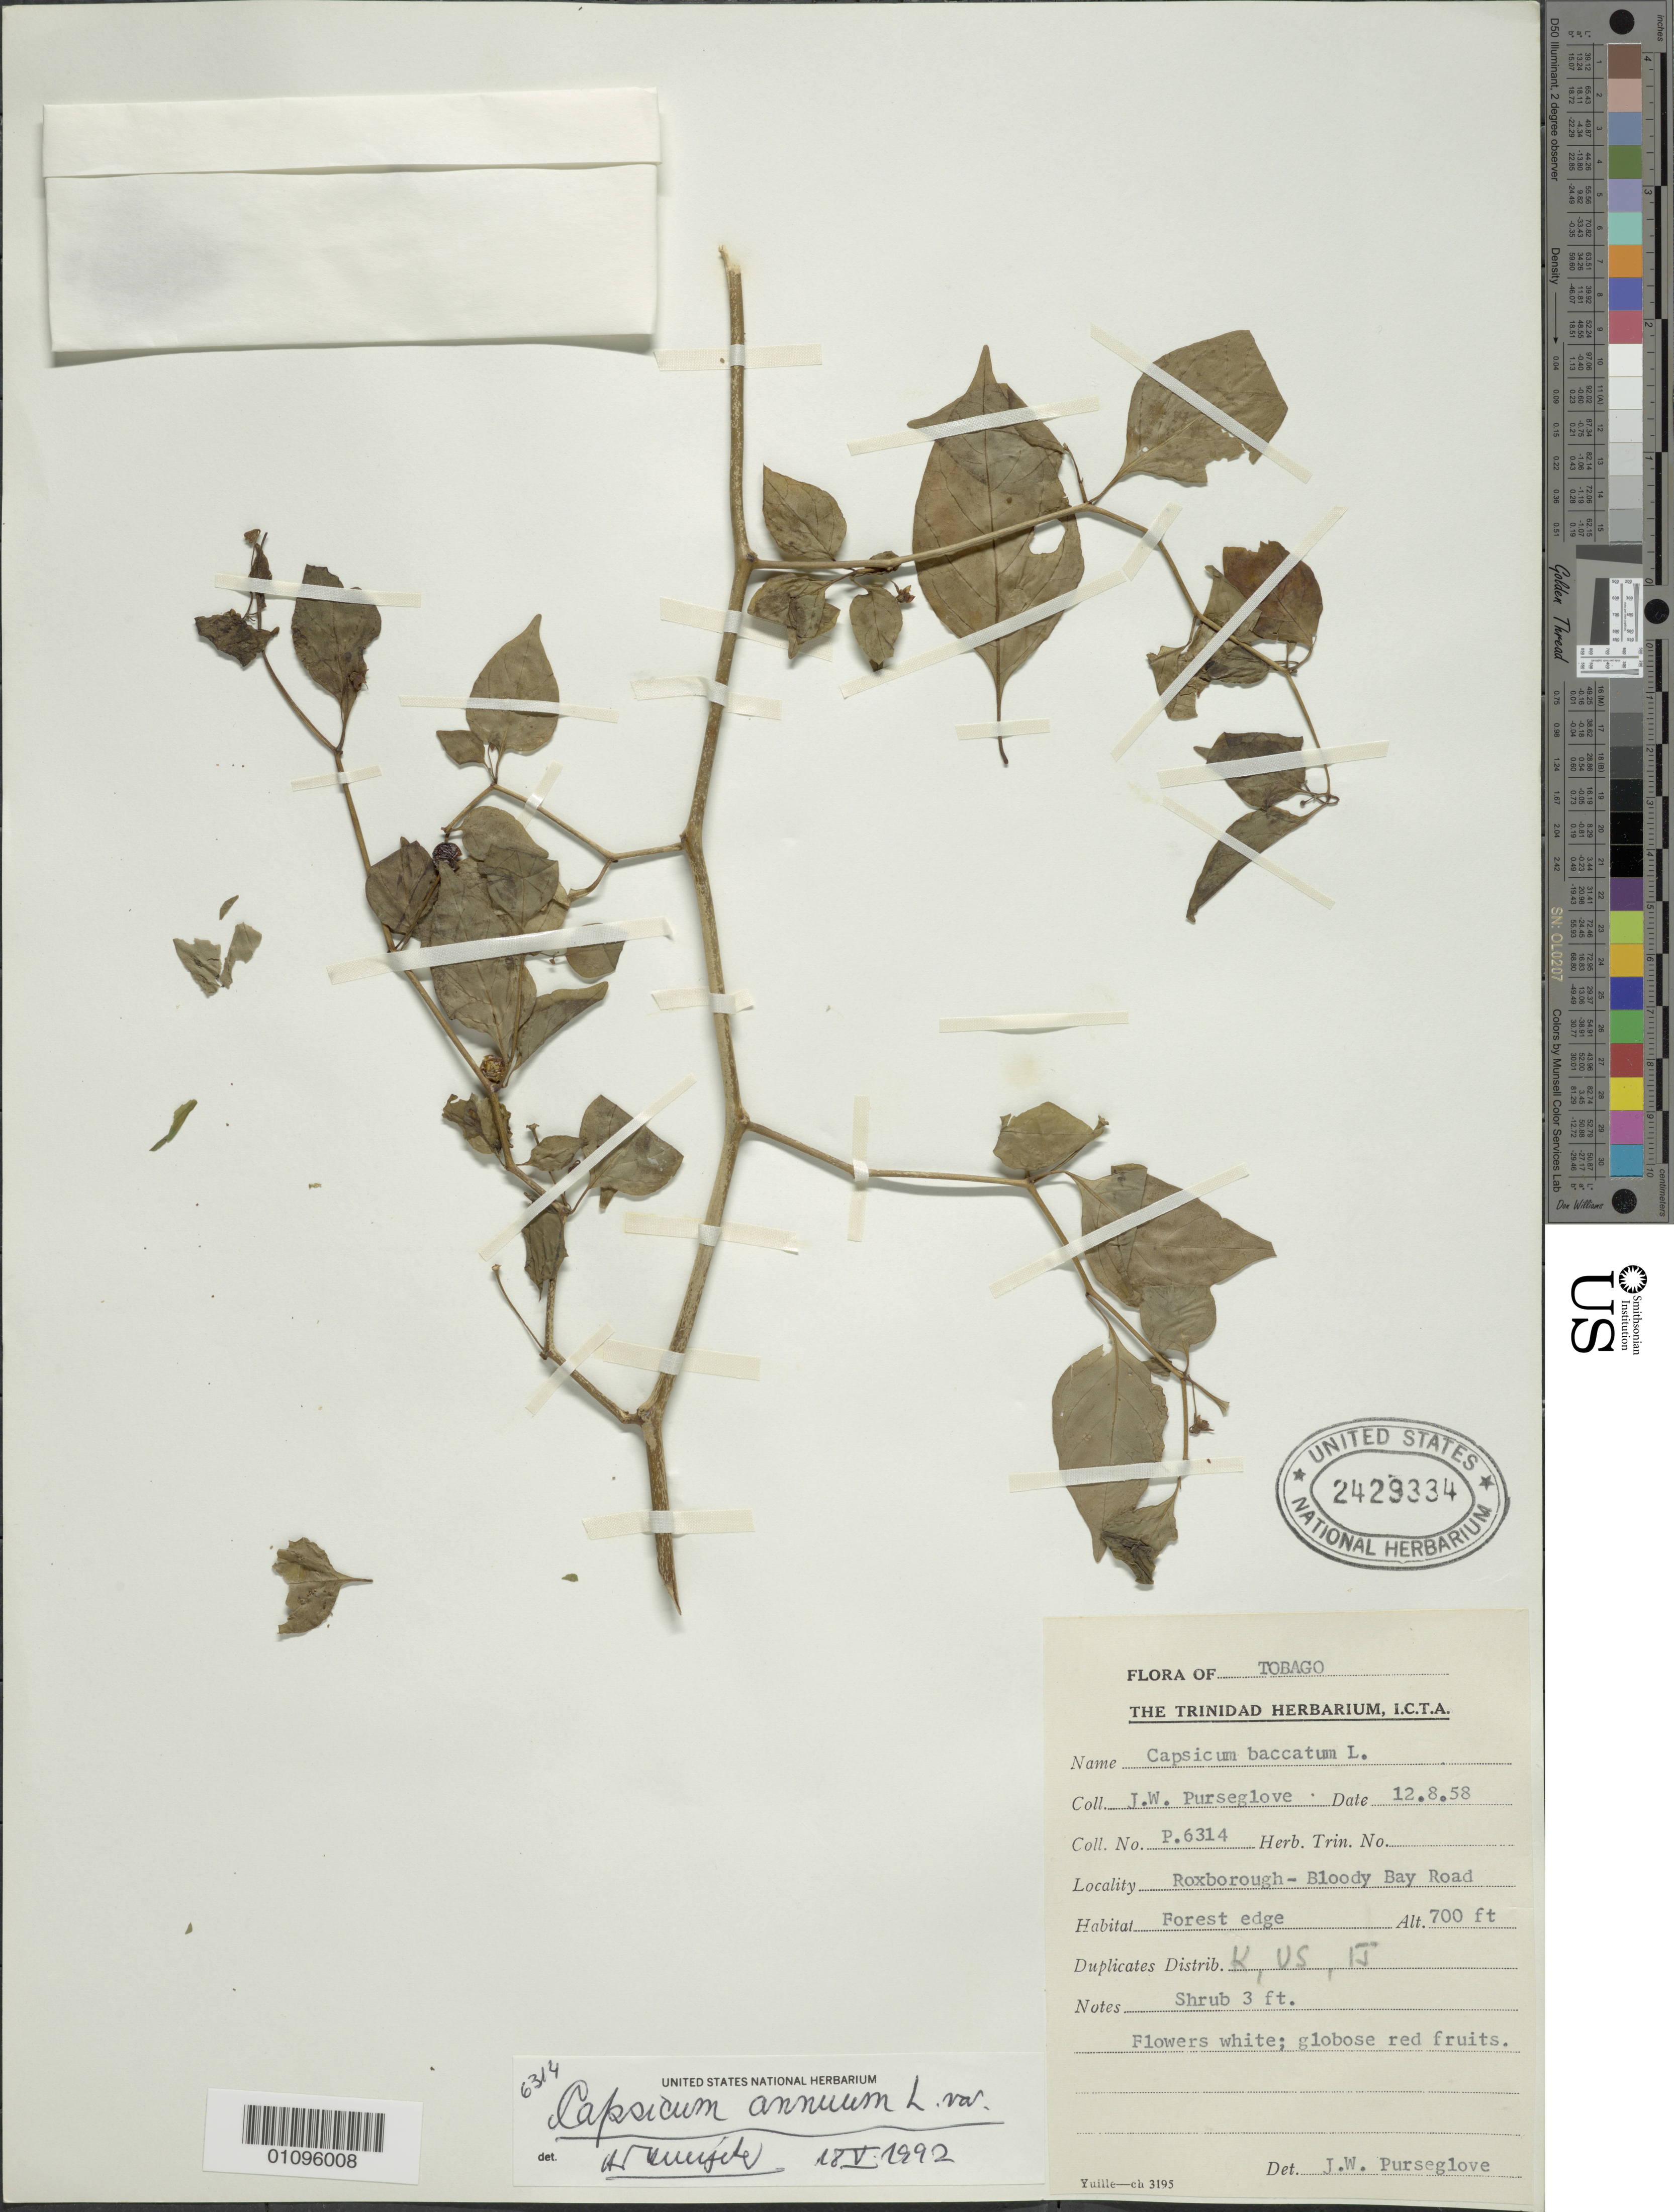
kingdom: Plantae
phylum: Tracheophyta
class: Magnoliopsida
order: Solanales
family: Solanaceae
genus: Capsicum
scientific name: Capsicum baccatum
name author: L.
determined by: Purseglove, John William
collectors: J. Purseglove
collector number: P.6314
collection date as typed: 12 Aug 1958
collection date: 1958-08-12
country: Trinidad and Tobago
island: Tobago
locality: Roxborough-Bloody Bay Road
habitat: Forest edge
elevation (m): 213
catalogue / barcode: US 2429334